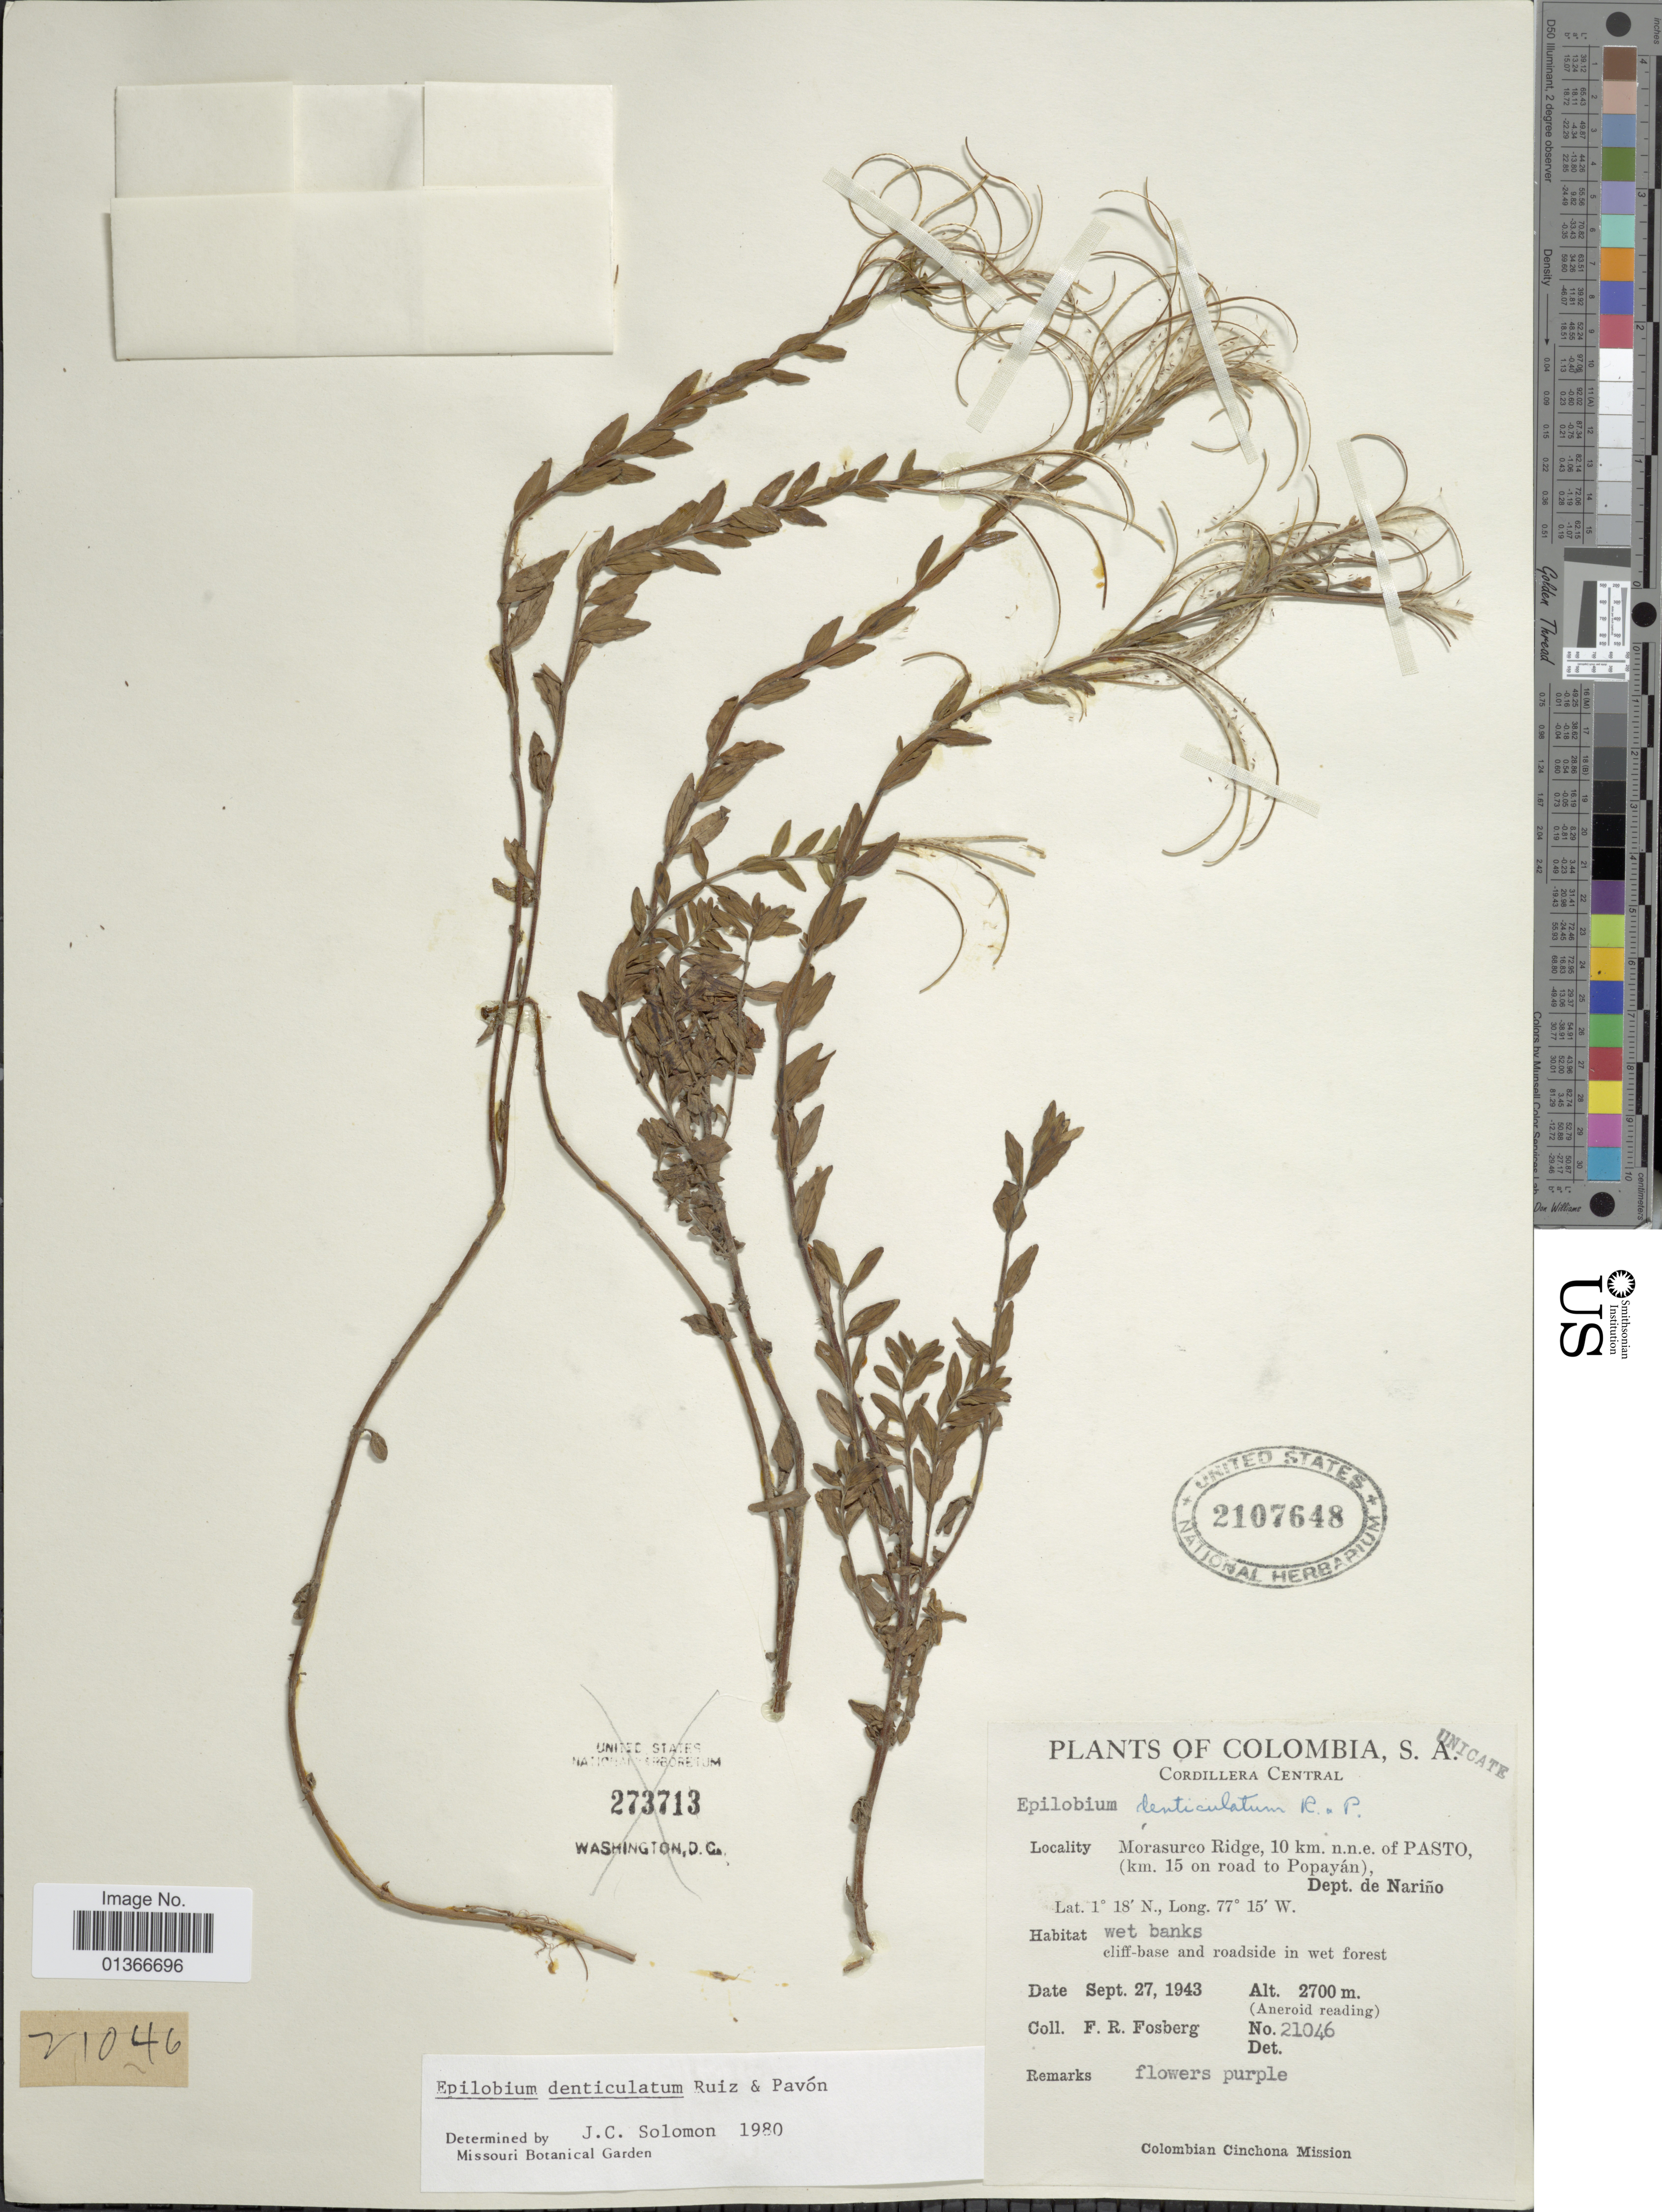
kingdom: Plantae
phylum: Tracheophyta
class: Magnoliopsida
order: Myrtales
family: Onagraceae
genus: Epilobium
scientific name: Epilobium denticulatum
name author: Ruiz & Pav.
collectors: F. R. Fosberg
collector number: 21046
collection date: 1943-09-27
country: Colombia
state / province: Nariño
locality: Cordillera Central. Morasurco Ridge, 10 km. n.n.e. of Pasto, (km. 15 on road to Popayán).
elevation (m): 2700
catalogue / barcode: US 2107648